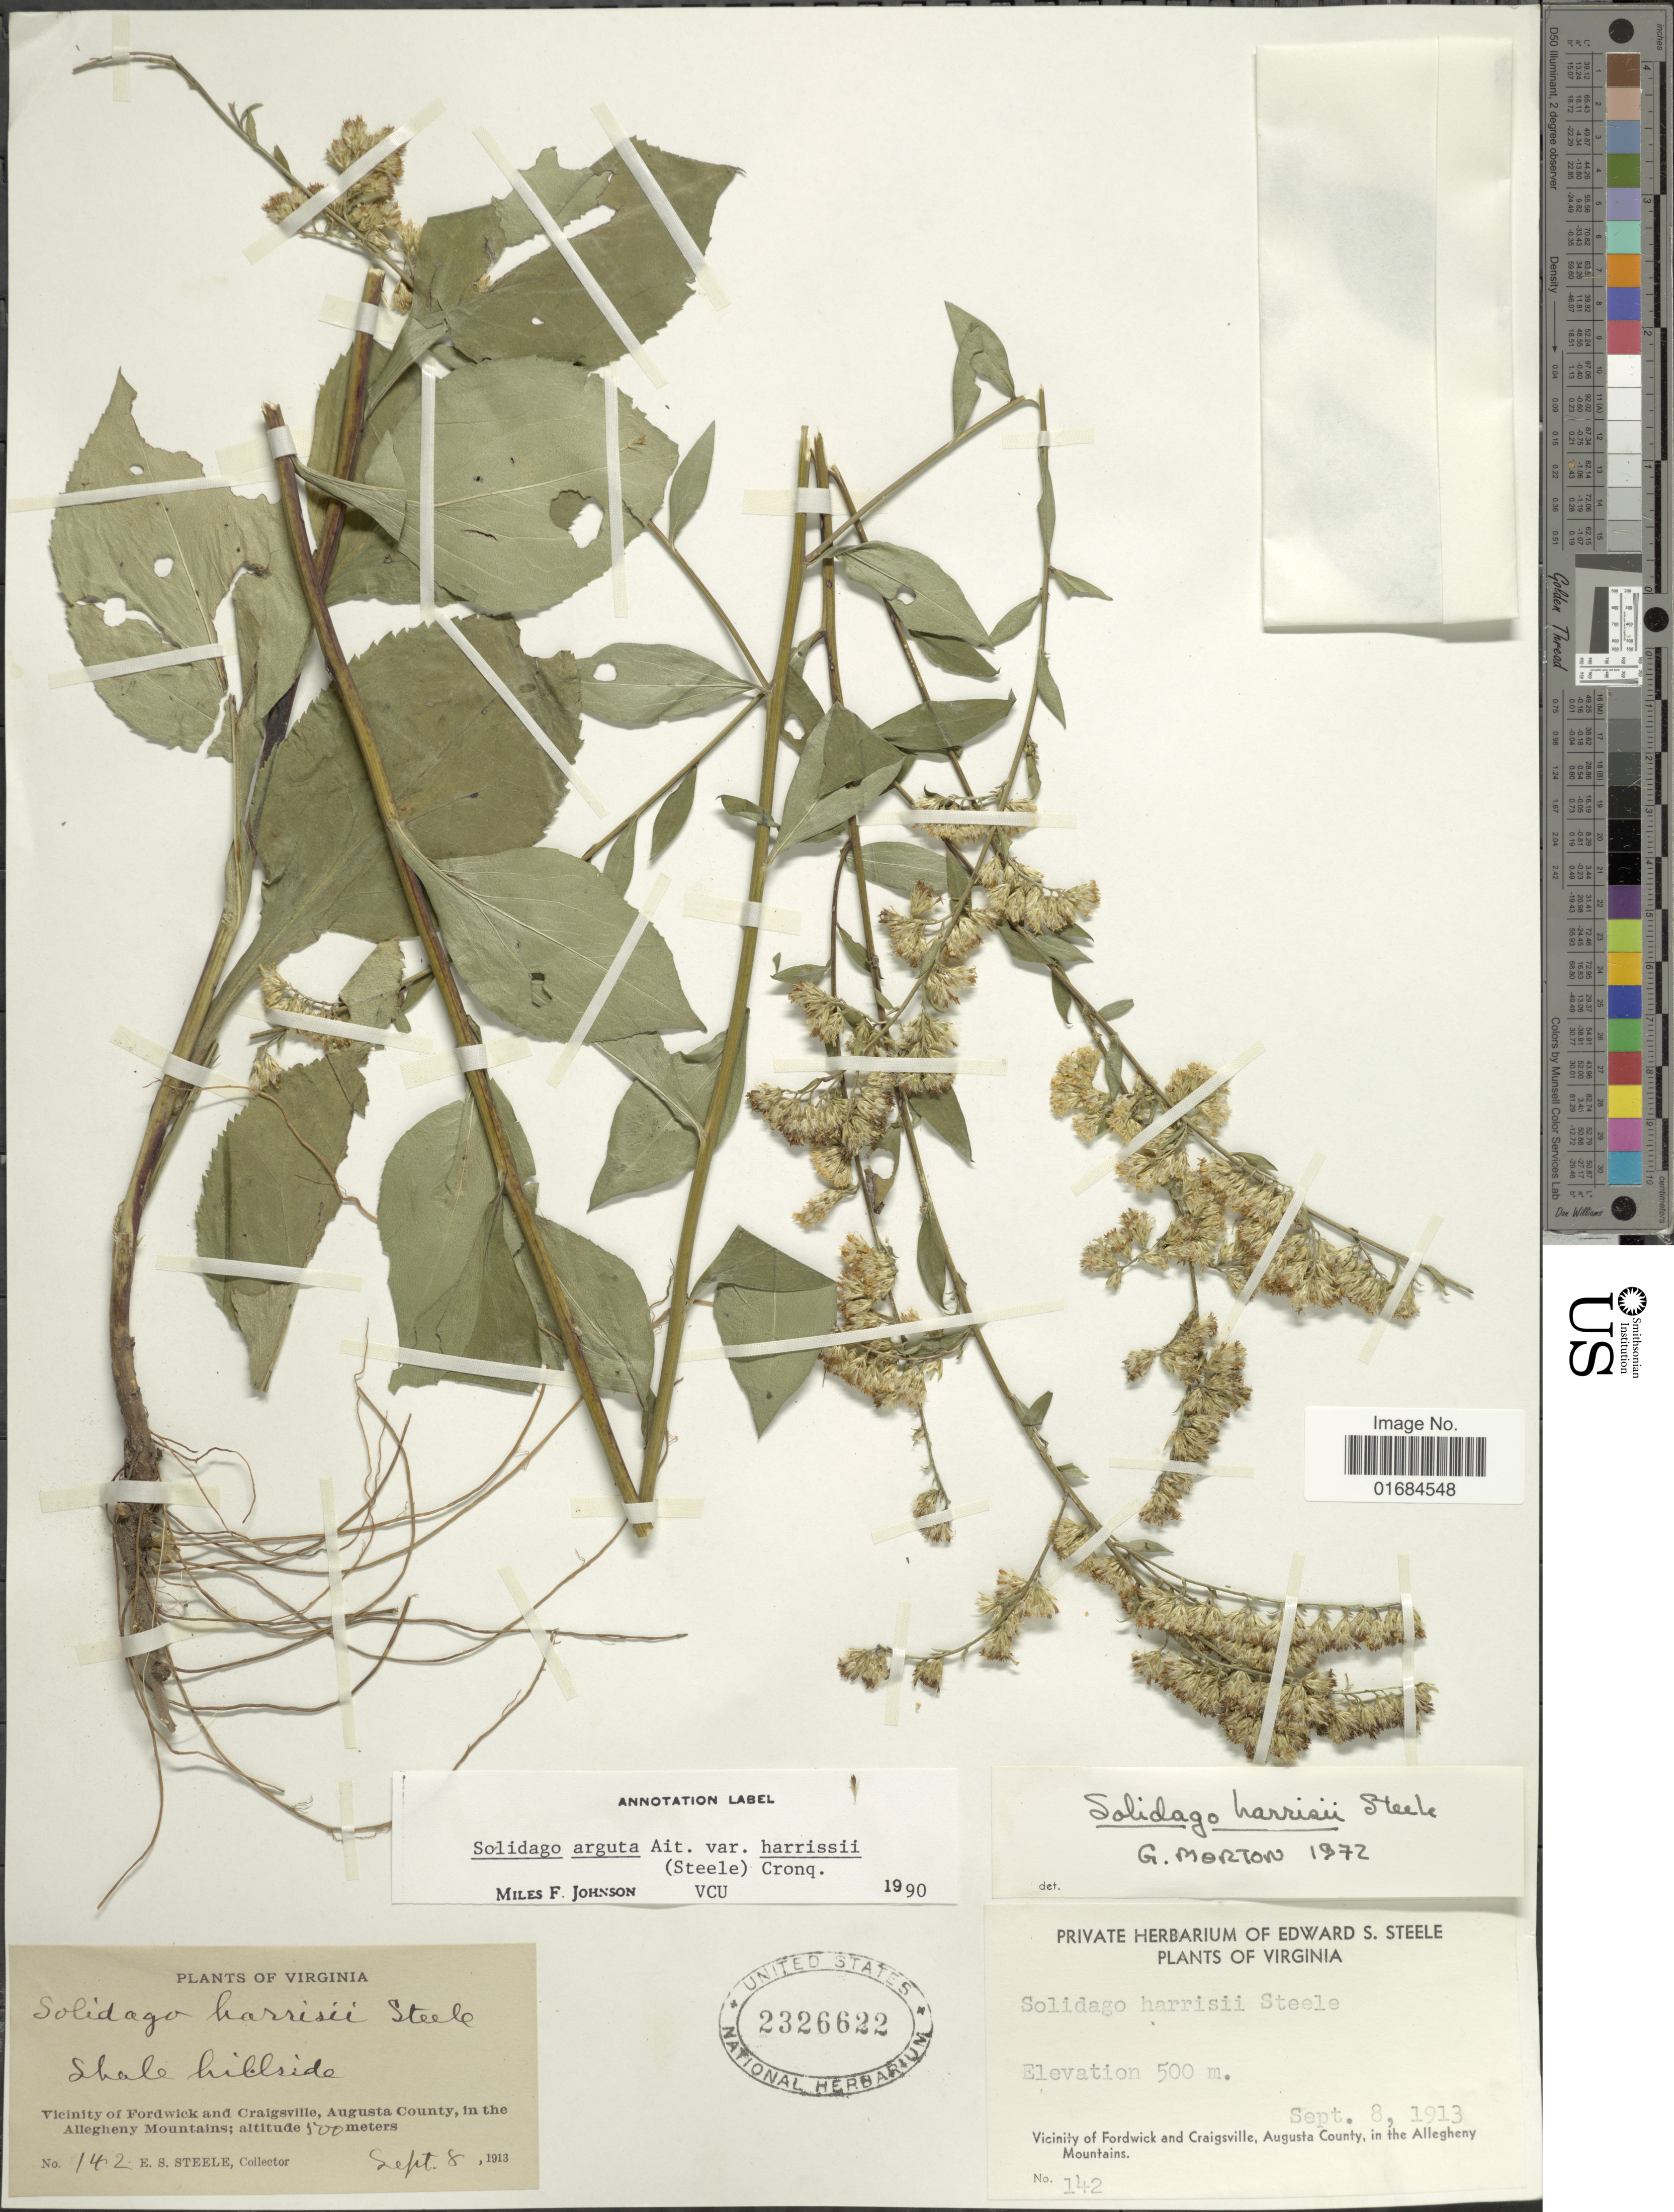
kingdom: Plantae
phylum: Tracheophyta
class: Magnoliopsida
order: Asterales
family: Asteraceae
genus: Solidago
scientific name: Solidago arguta var. harrisii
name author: (E.S. Steele) Cronq.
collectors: E. Steele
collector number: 142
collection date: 1913-09-08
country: United States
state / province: Virginia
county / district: Augusta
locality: Shale hillside, Vicinity of Fordwick and Craigsville, Augusta County, in the Allegheny Mountains.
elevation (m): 500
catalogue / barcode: US 2326622